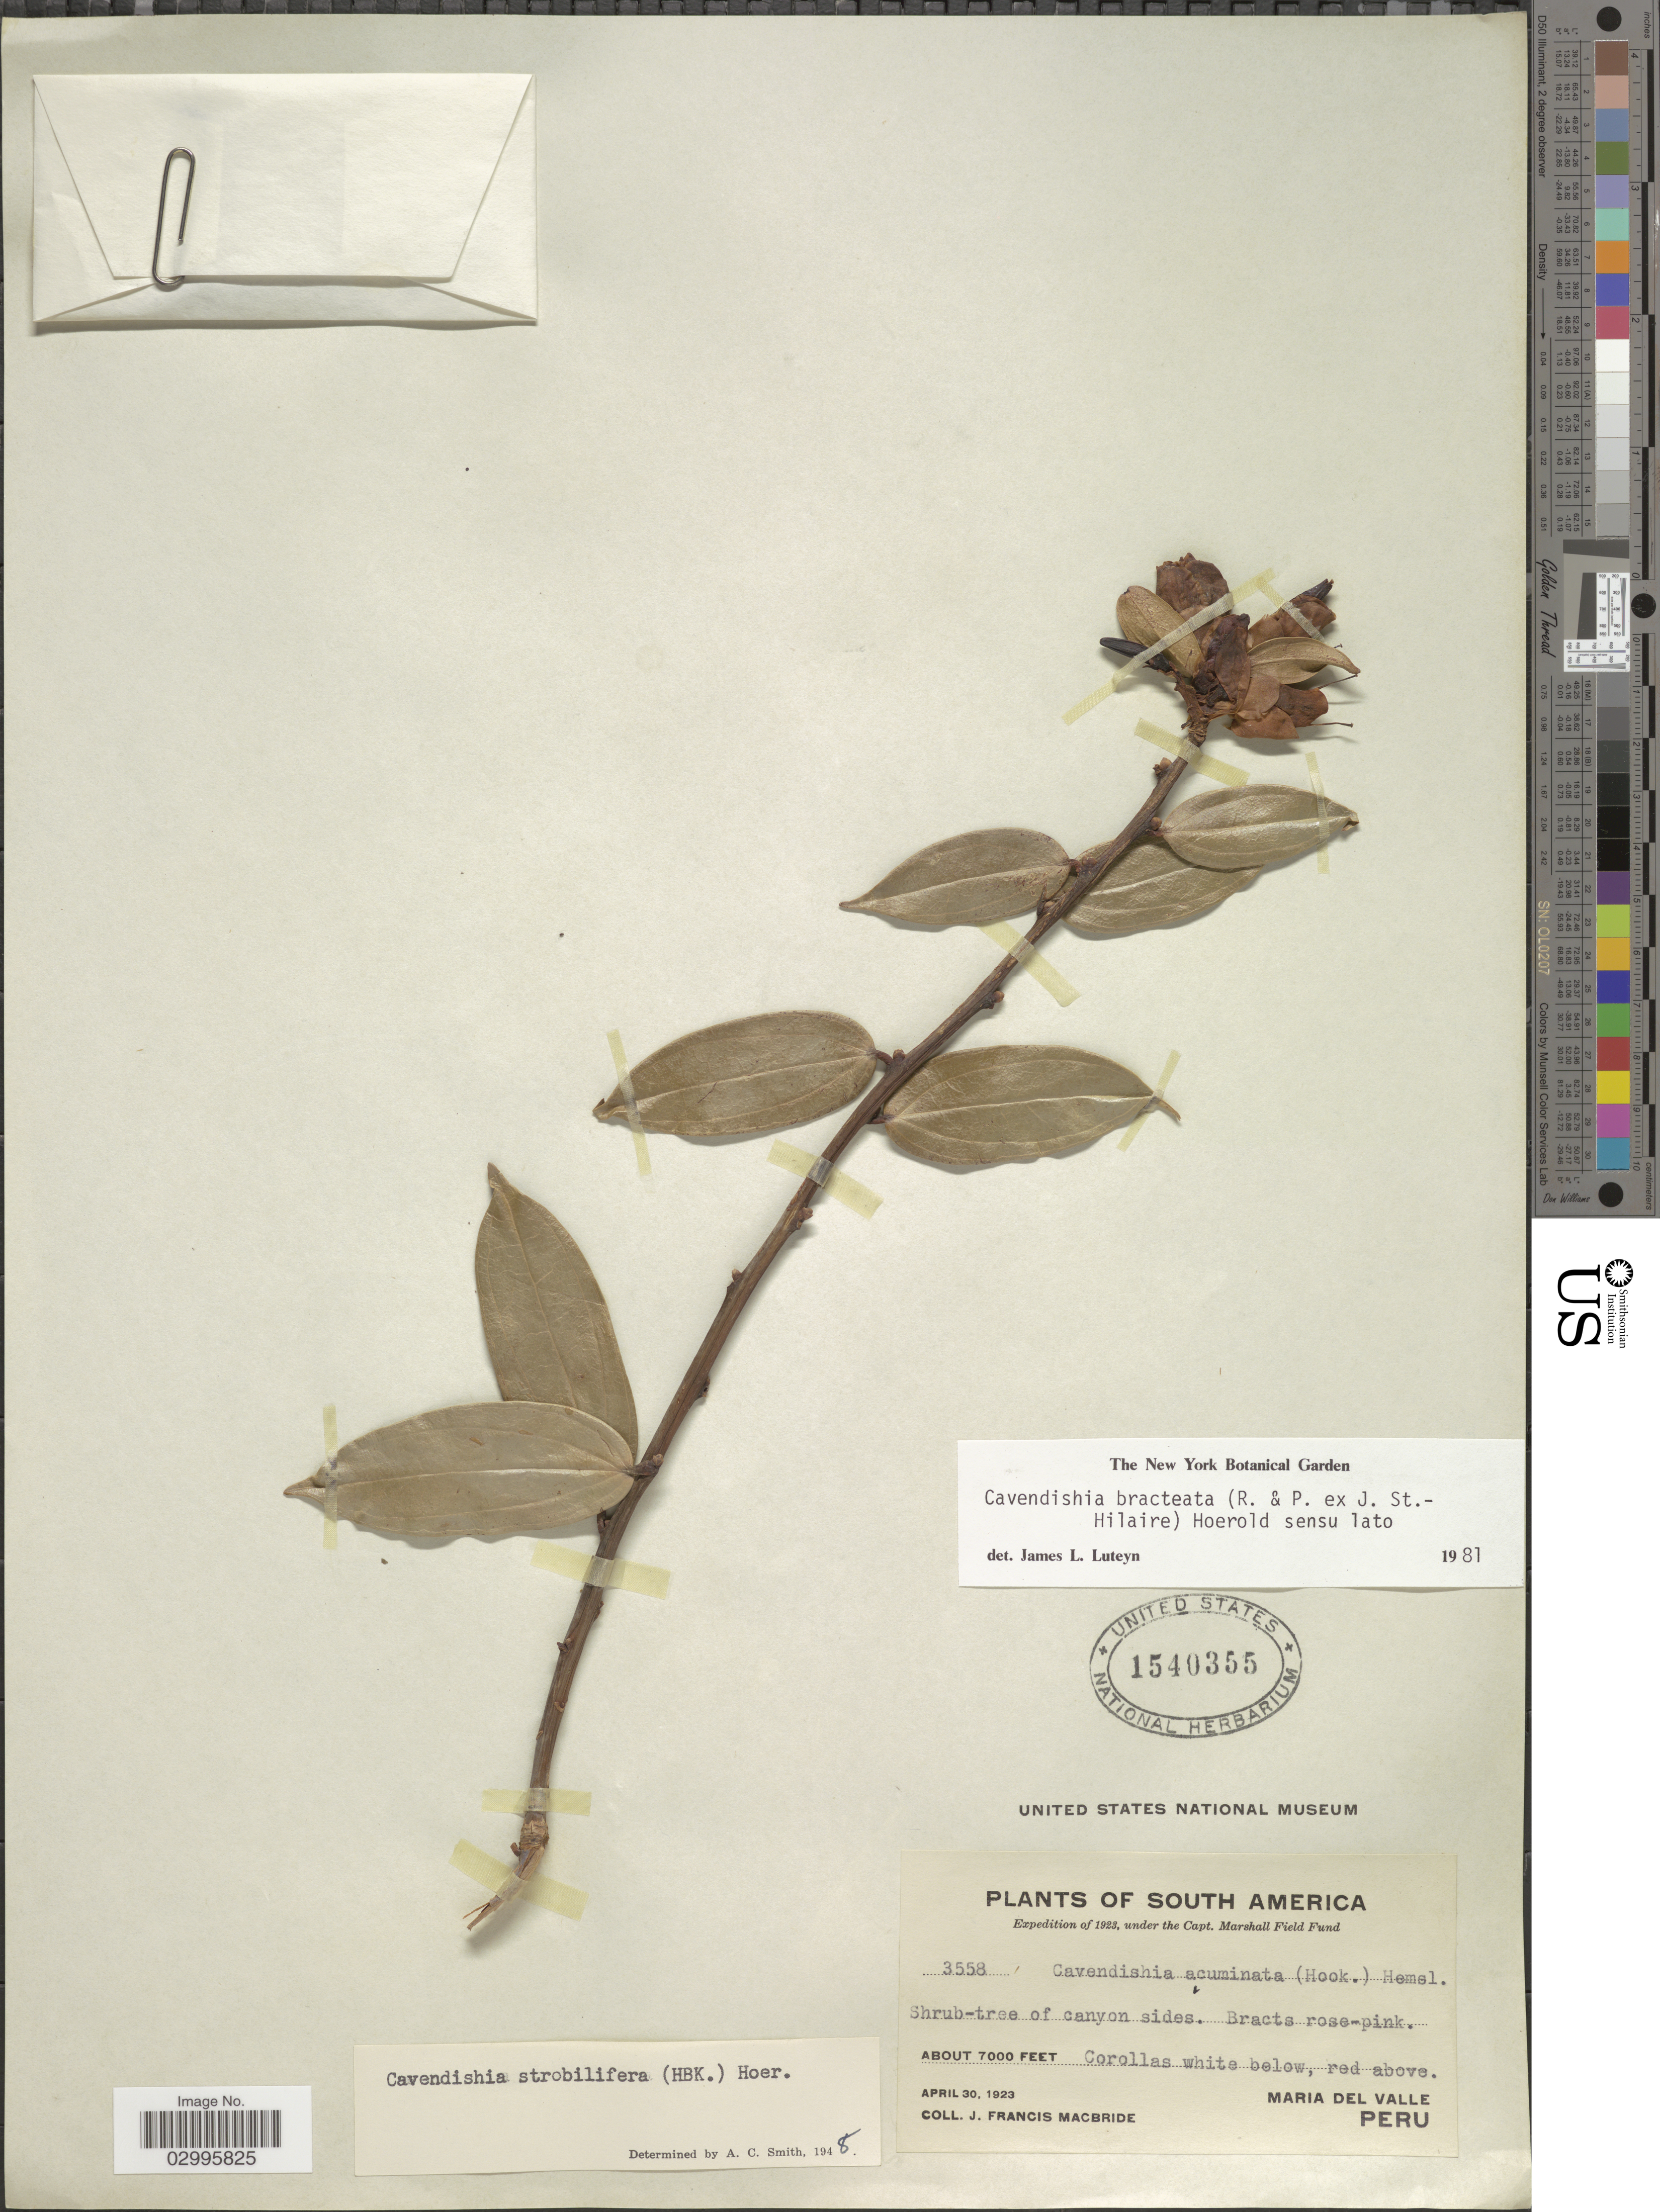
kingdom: Plantae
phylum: Tracheophyta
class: Magnoliopsida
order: Ericales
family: Ericaceae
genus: Cavendishia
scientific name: Cavendishia bracteata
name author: (Ruiz & Pav. ex J. St.-Hil.) Hoerold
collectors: J. F. Macbride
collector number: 3558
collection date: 1923-04-30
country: Peru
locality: Maria Del Valle.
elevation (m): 2134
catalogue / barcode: US 1540355